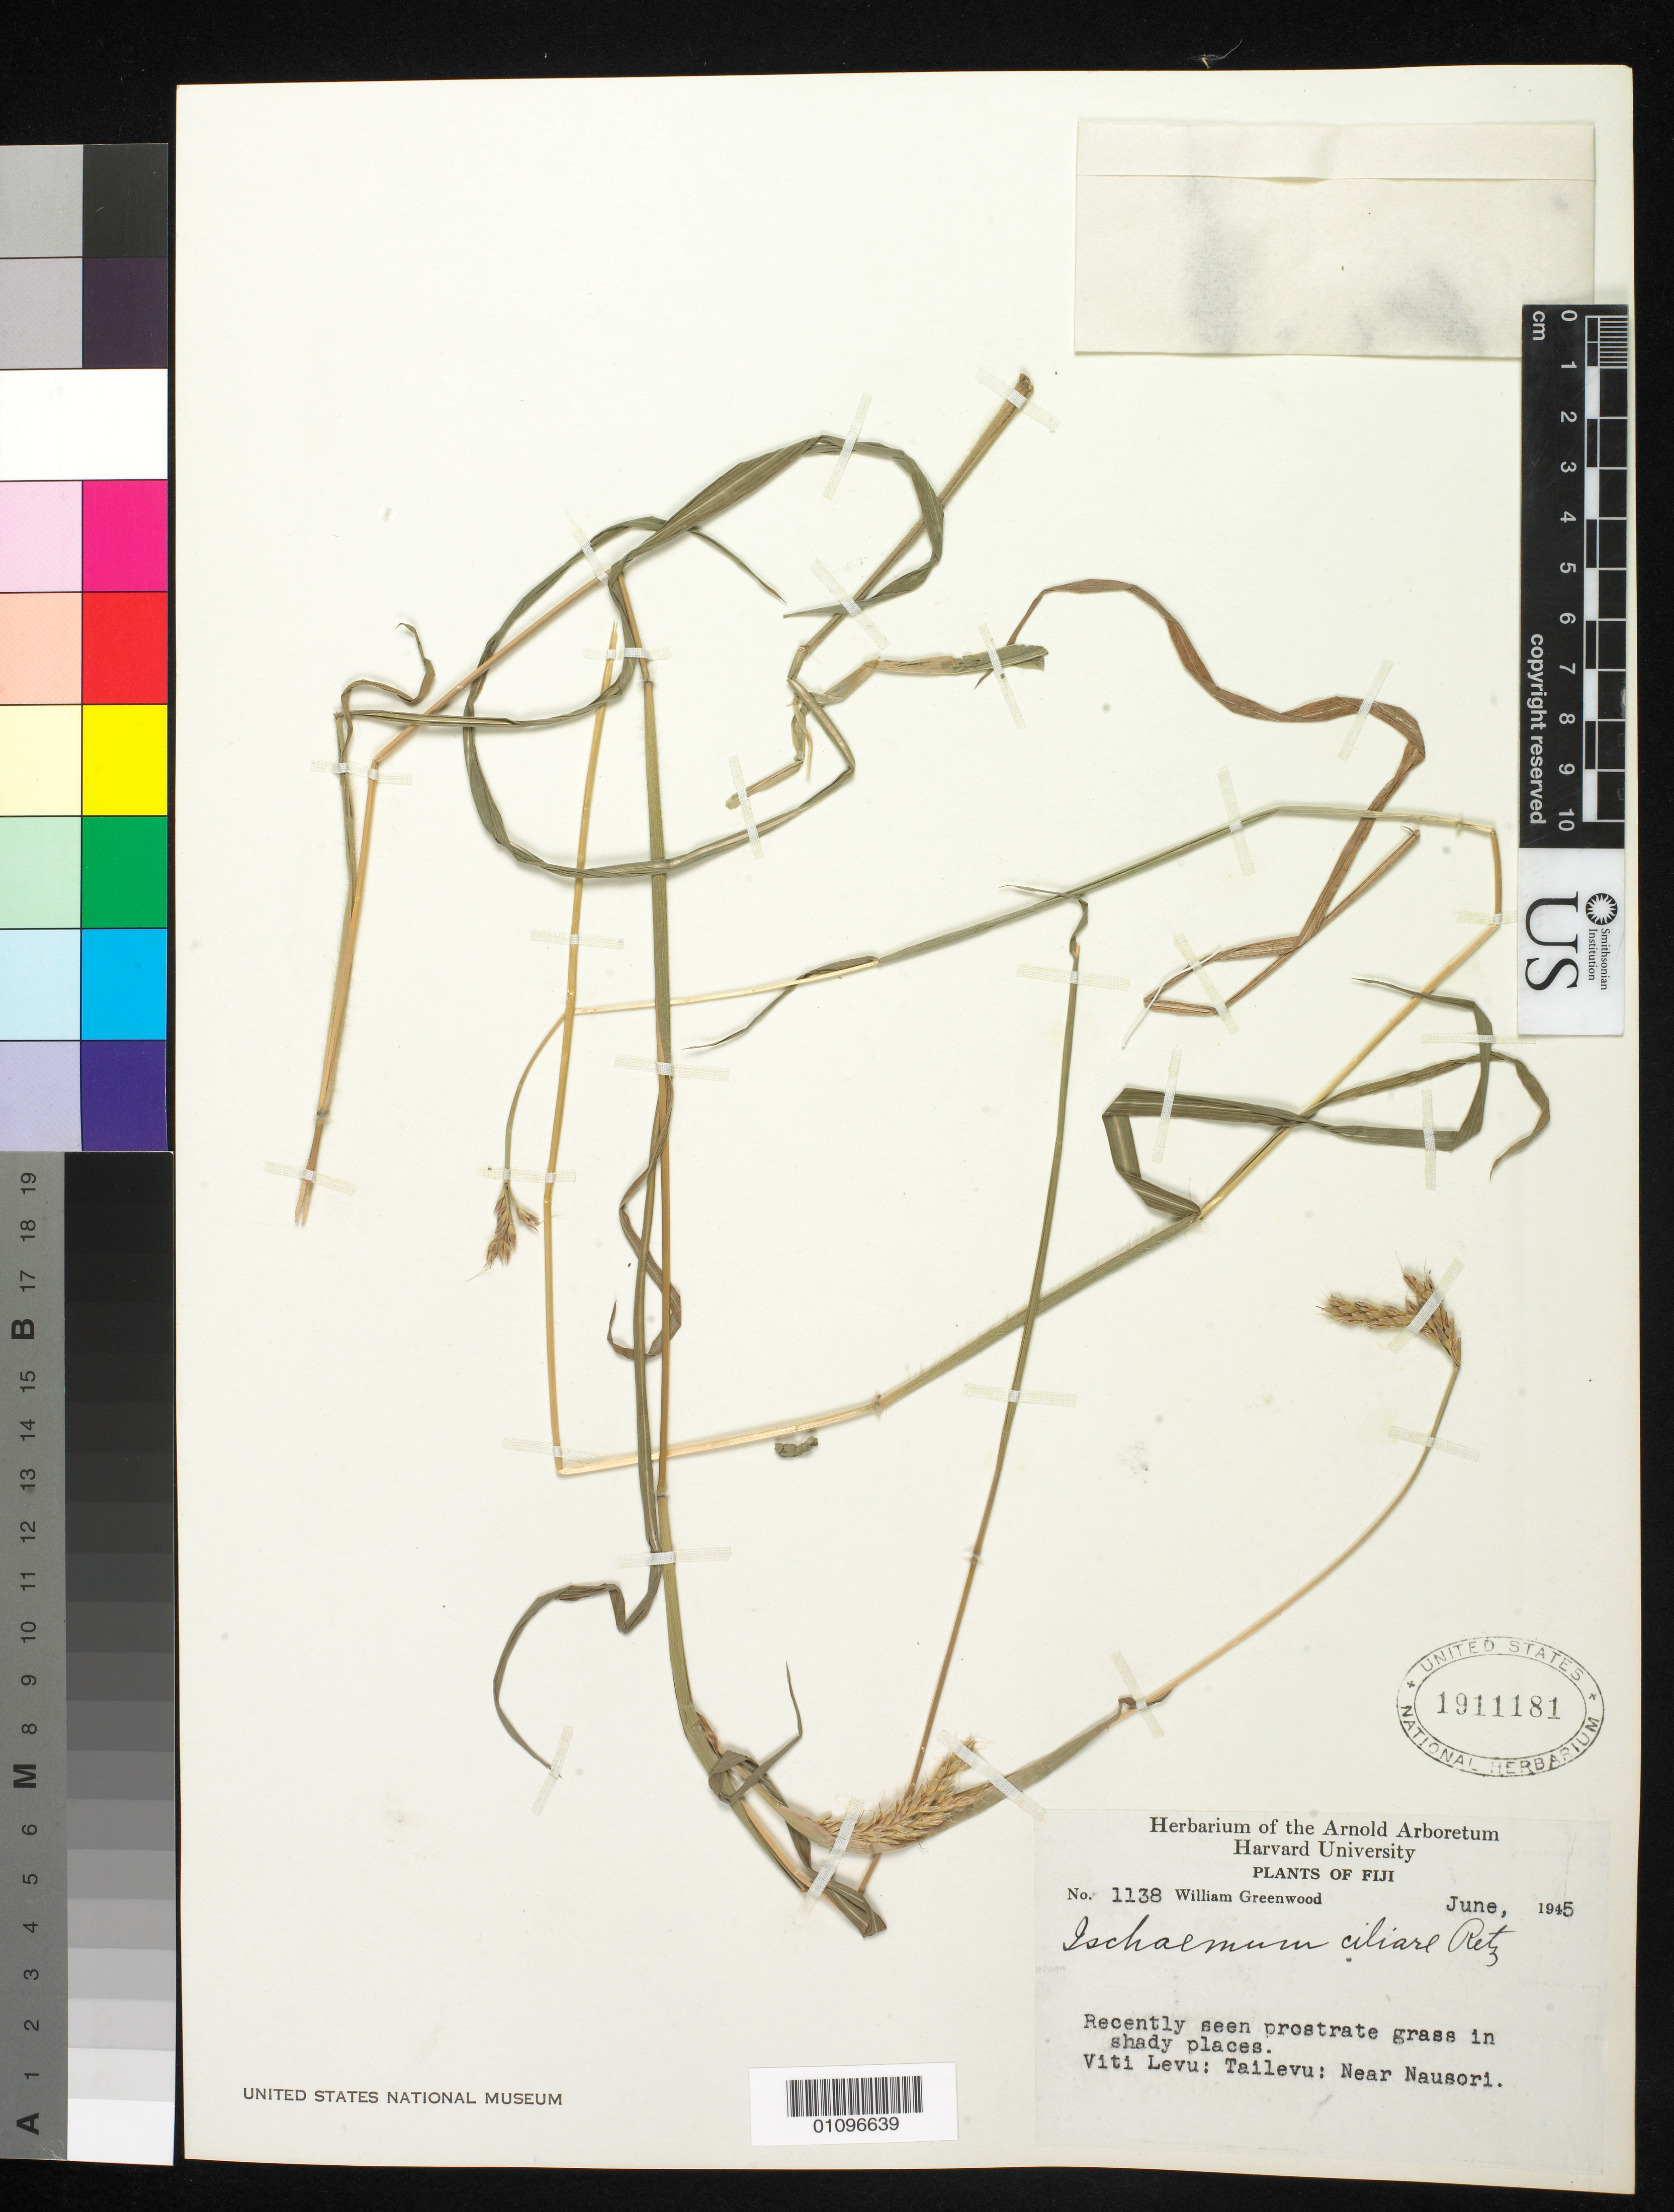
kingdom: Plantae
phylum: Tracheophyta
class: Liliopsida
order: Poales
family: Poaceae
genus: Ischaemum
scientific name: Ischaemum ciliare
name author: Retz.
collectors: W. Greenwood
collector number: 1138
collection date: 1945-06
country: Fiji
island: Viti Levu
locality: Tailevu: Near Nausori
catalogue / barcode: US 1911181